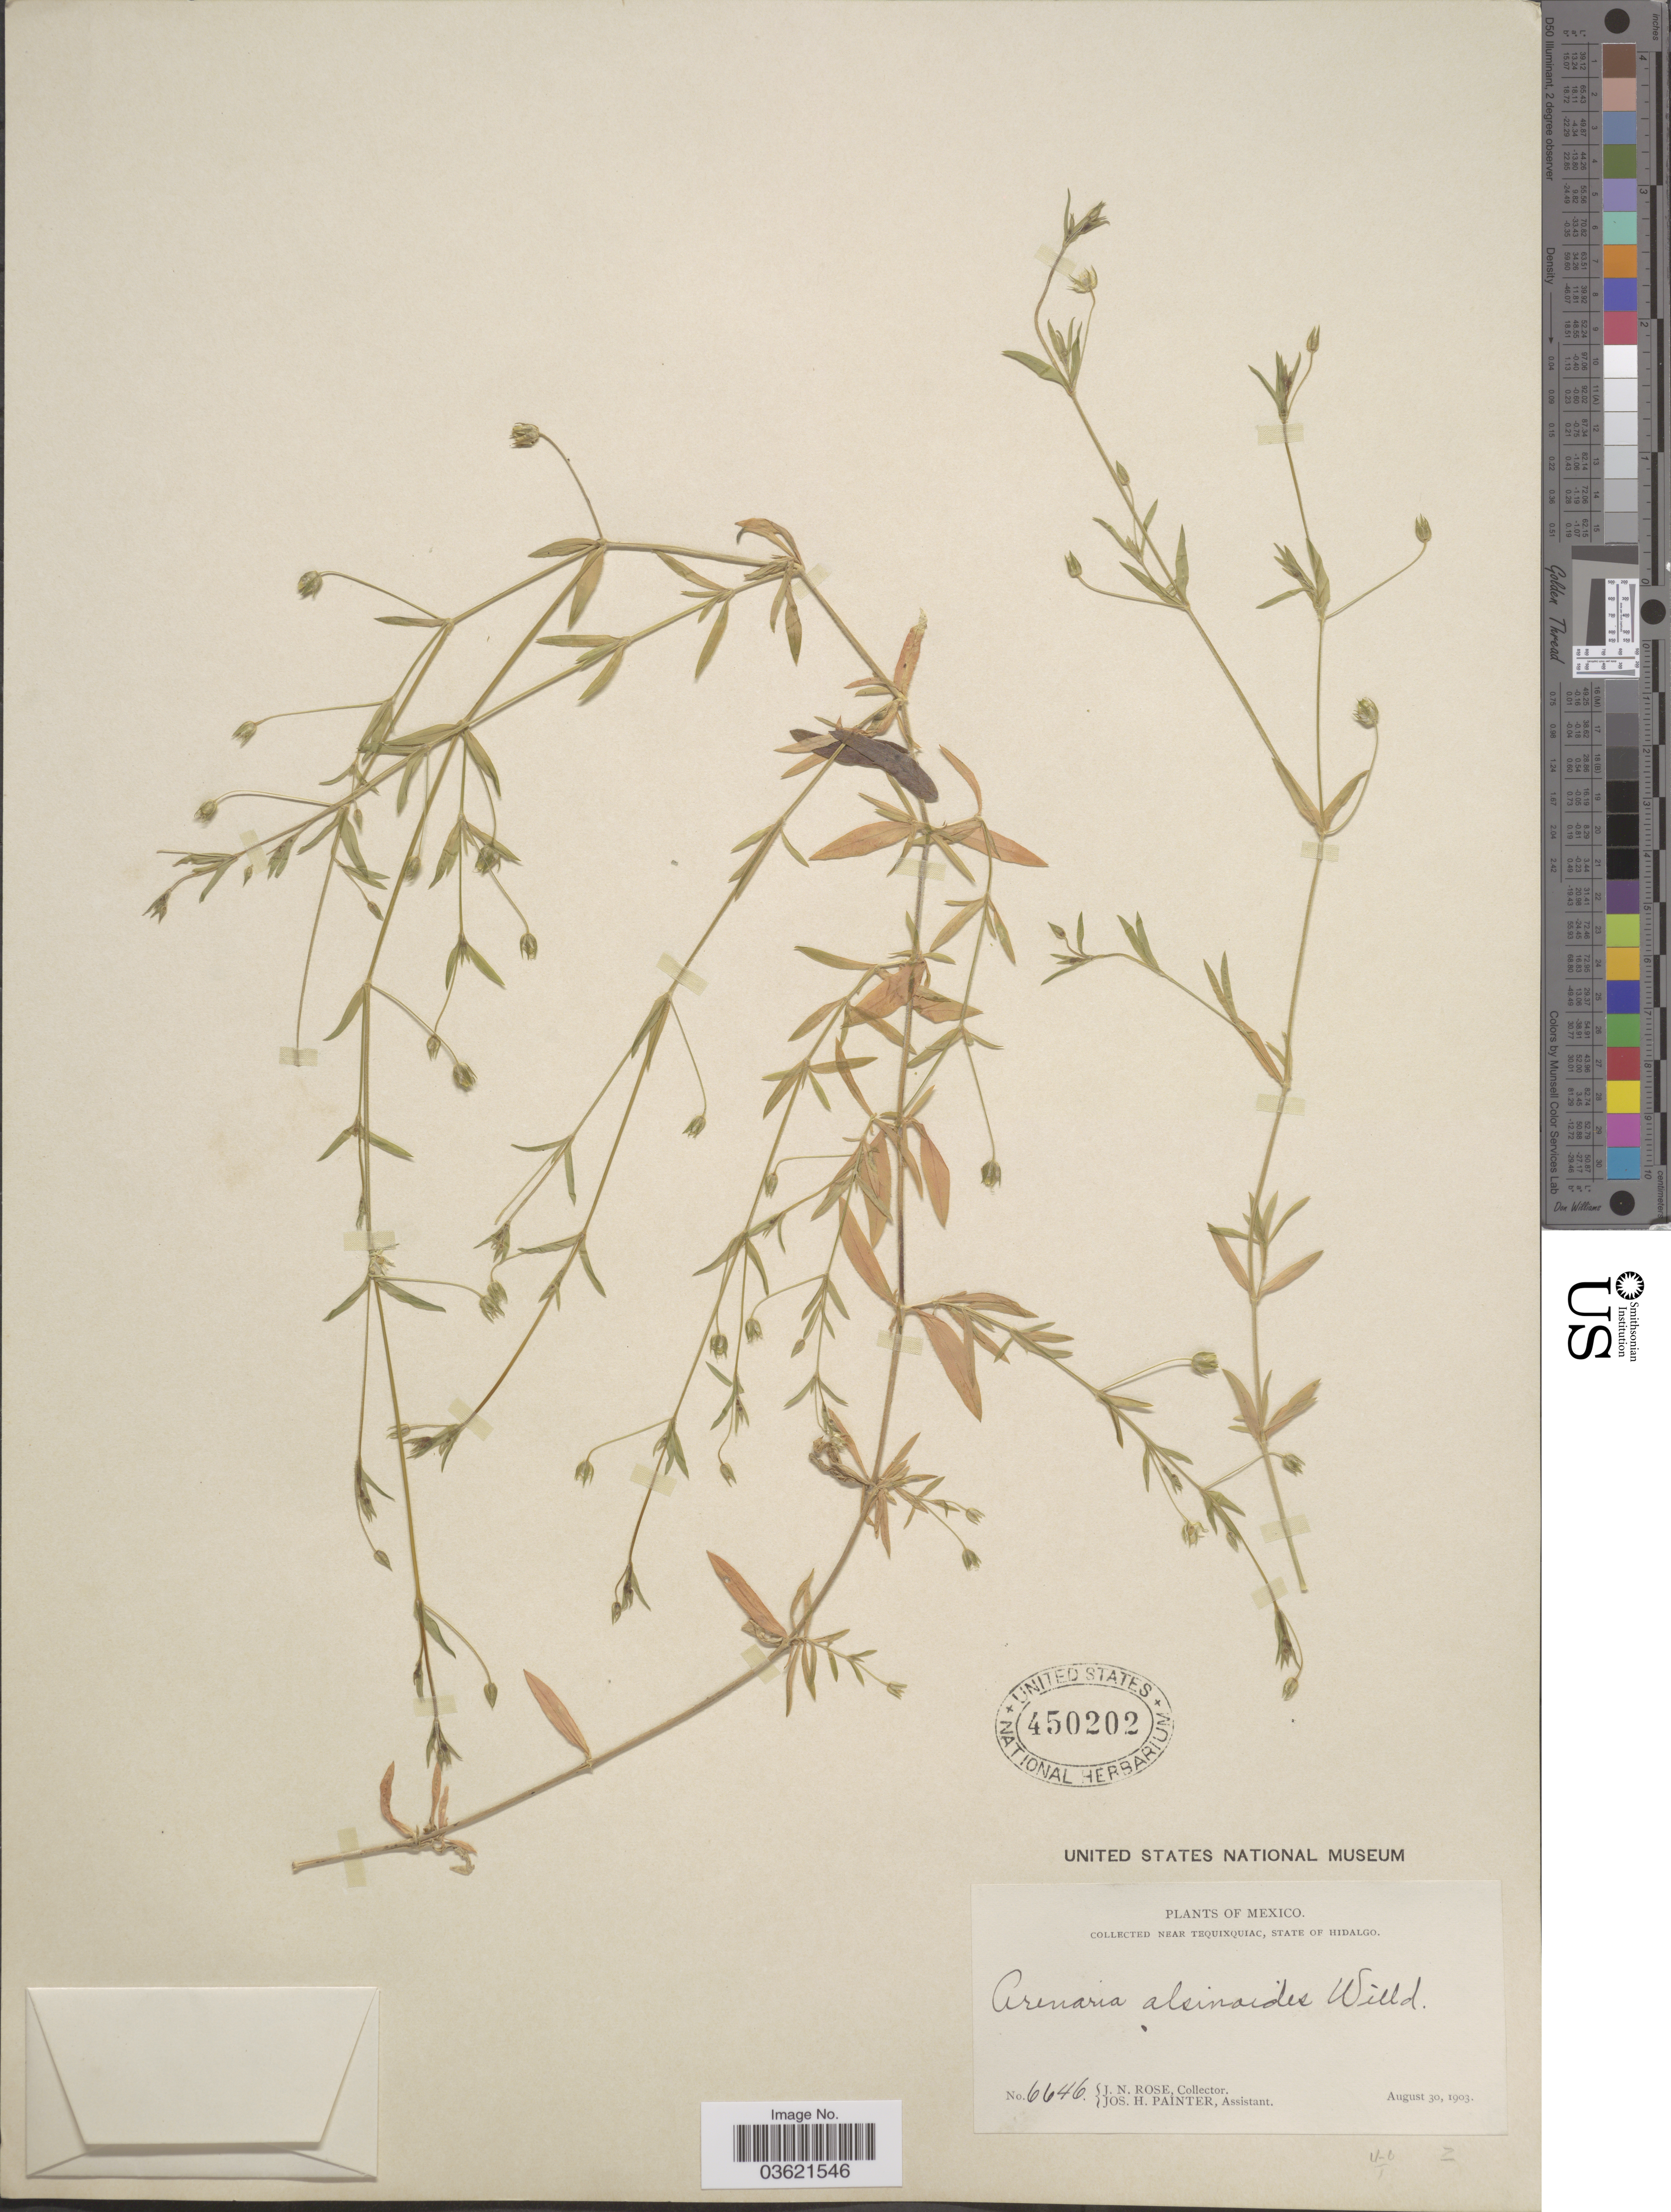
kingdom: Plantae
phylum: Tracheophyta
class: Magnoliopsida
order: Caryophyllales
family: Caryophyllaceae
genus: Arenaria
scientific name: Arenaria lanuginosa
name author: (Michx.) Rohrb.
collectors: J. N. Rose & J. H. Painter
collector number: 6646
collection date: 1903-08-30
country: Mexico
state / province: Hidalgo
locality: Near Tequixquiac.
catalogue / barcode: US 450202